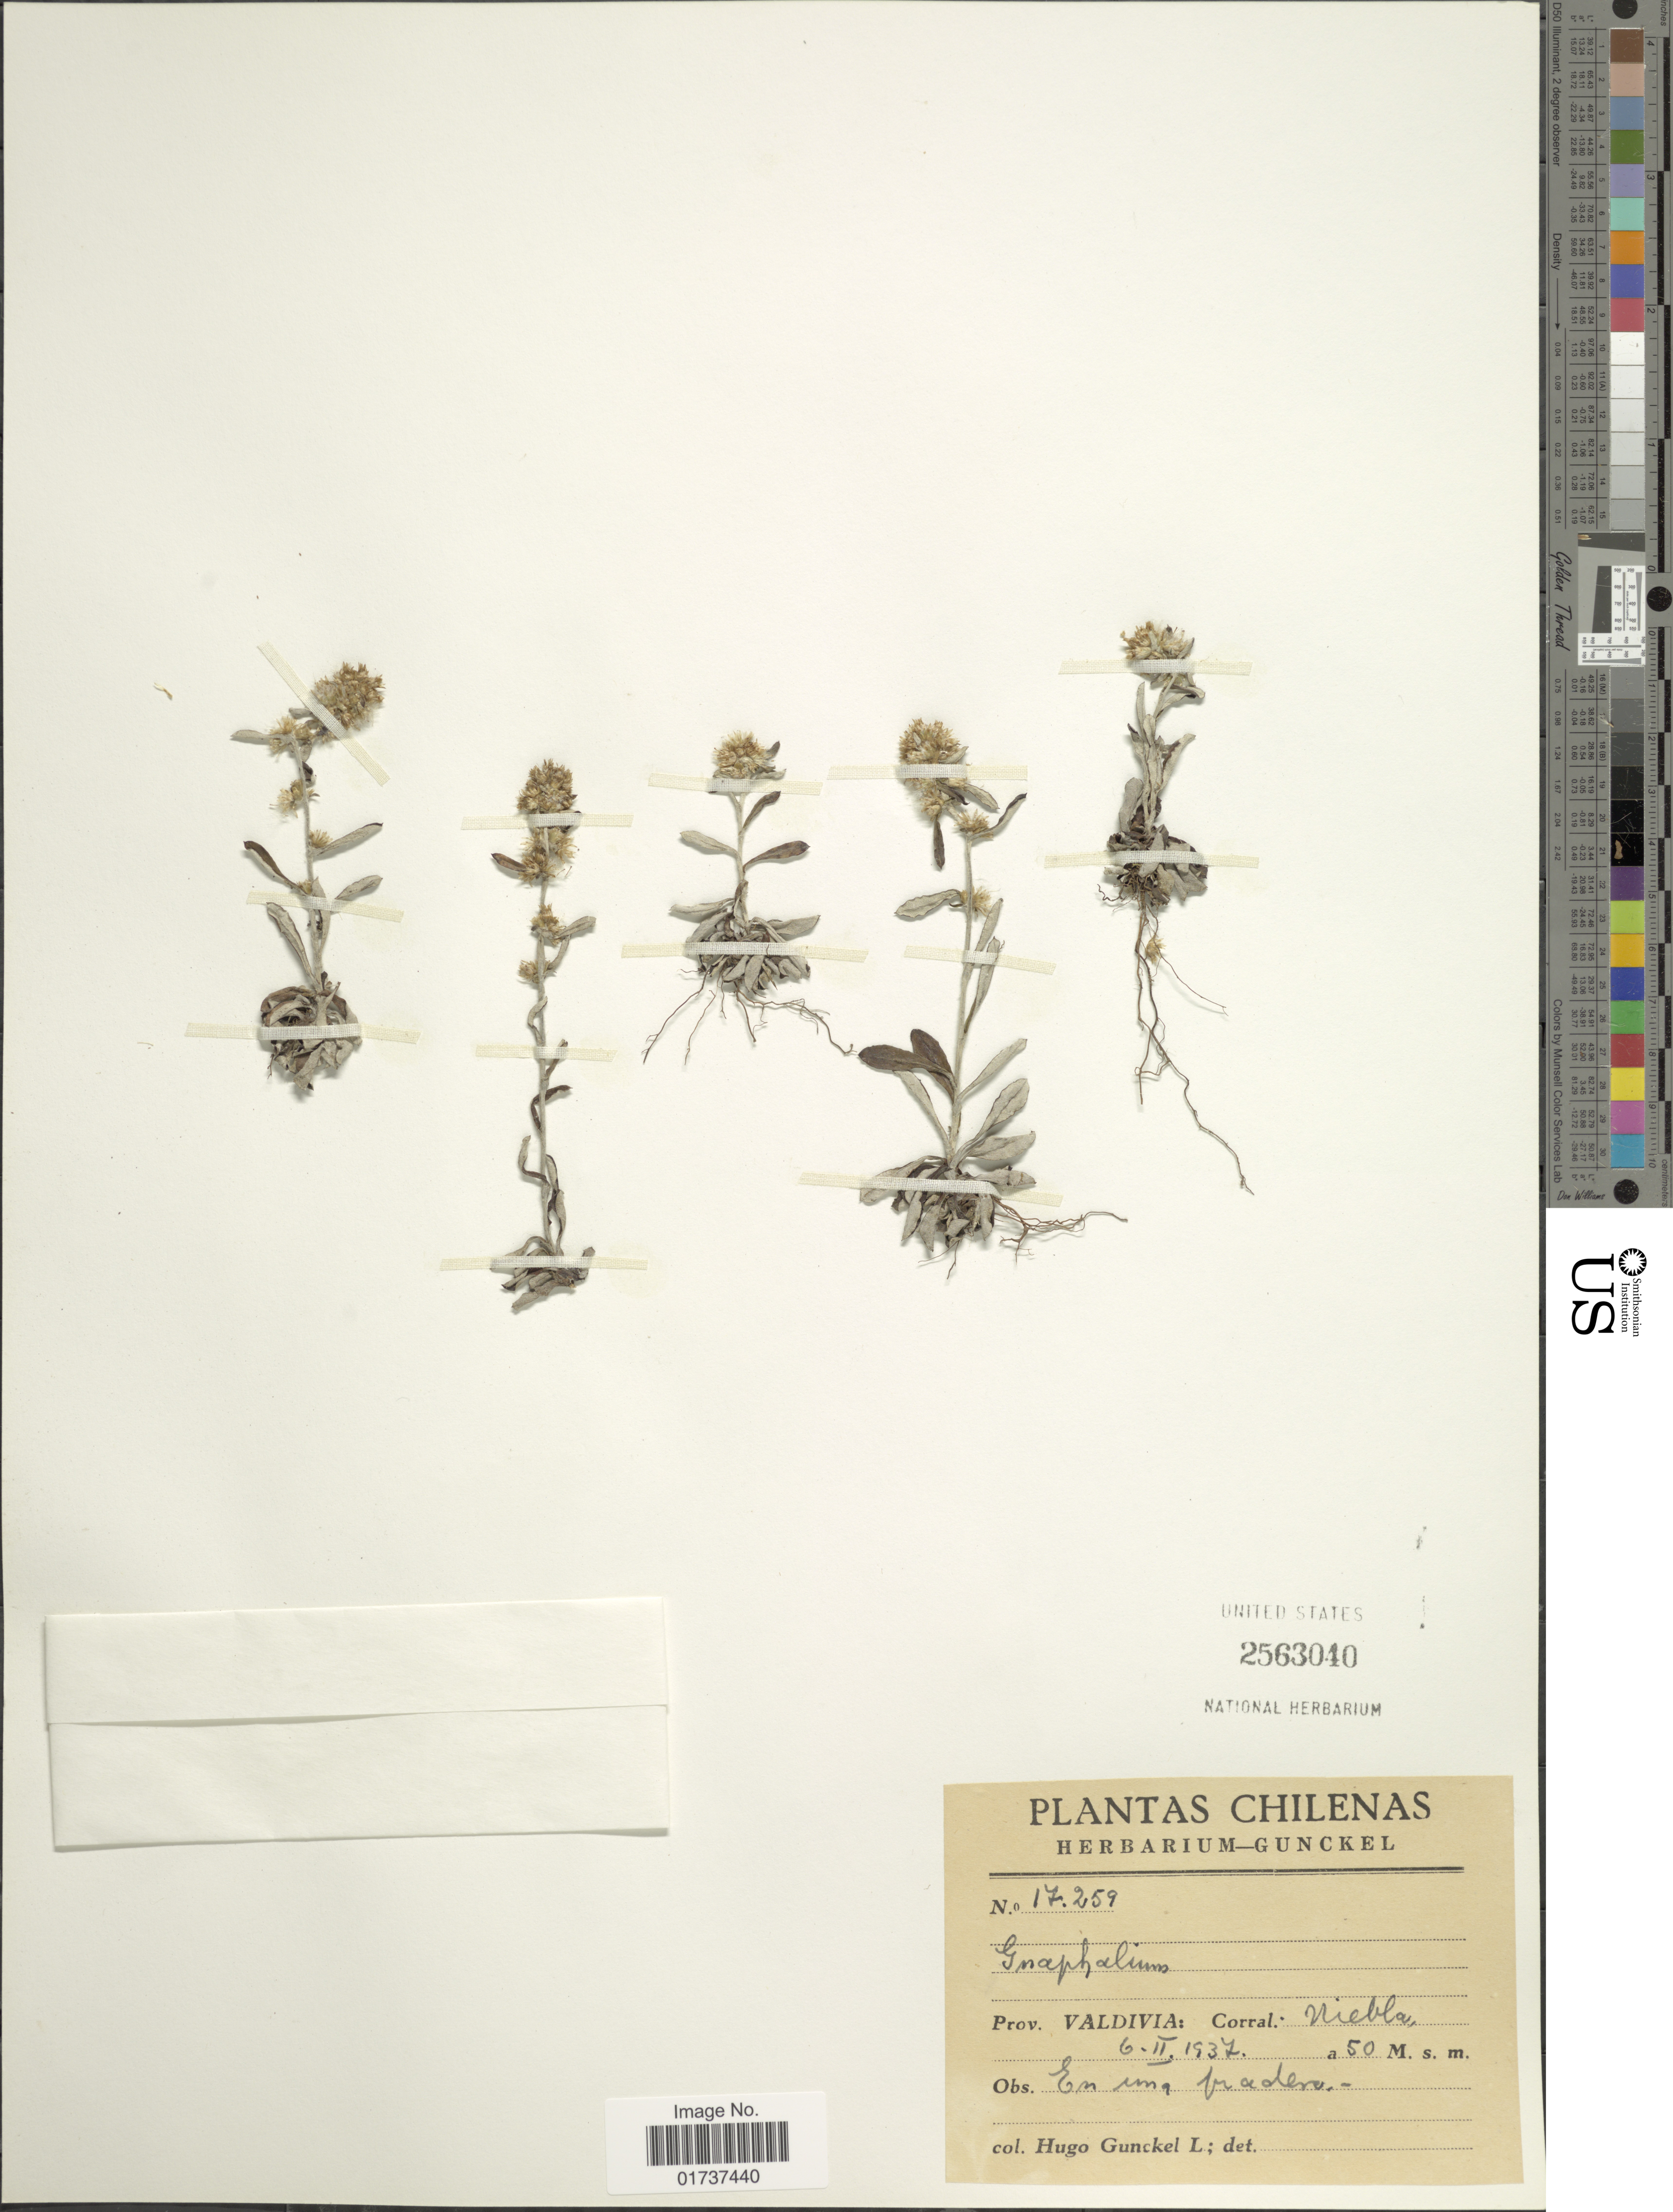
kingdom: Plantae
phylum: Tracheophyta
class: Magnoliopsida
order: Asterales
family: Asteraceae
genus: Gnaphalium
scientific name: Gnaphalium sp.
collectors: H. Gunckel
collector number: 17259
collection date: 1937-02-06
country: Chile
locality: Prov. Valdivia: Corral: Niebla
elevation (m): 50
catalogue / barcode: US 2563040